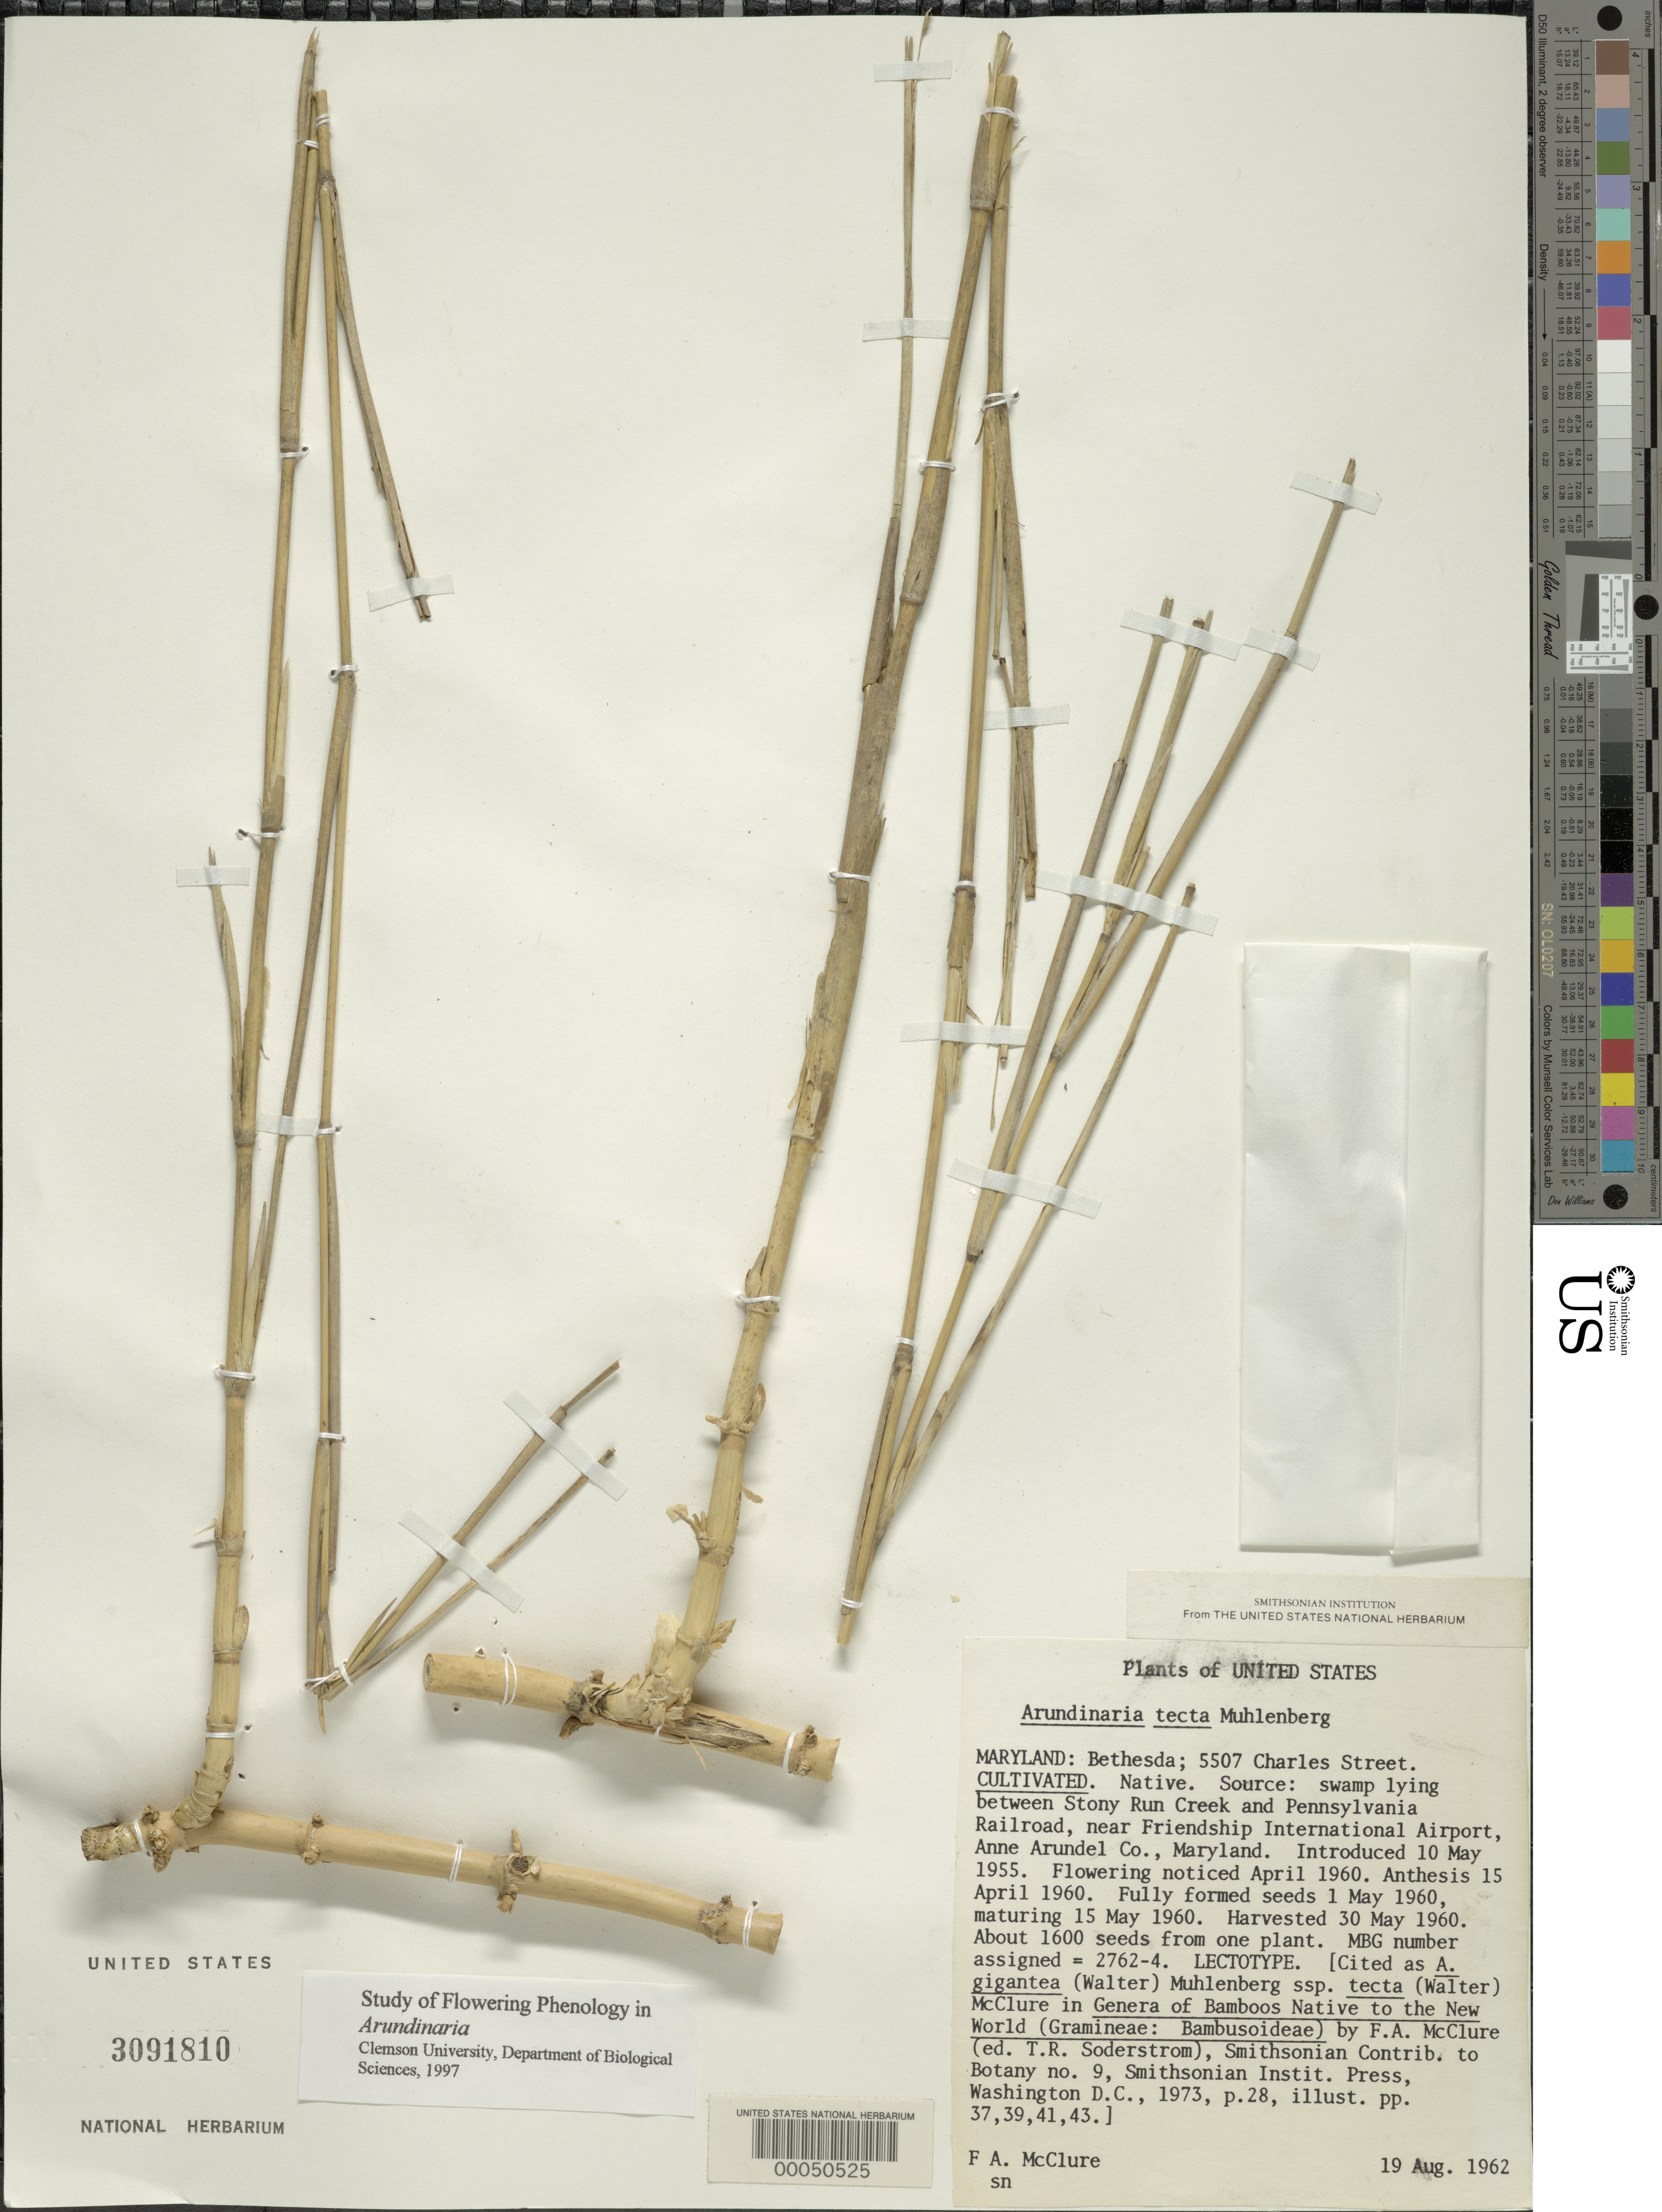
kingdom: Plantae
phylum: Tracheophyta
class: Liliopsida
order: Poales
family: Poaceae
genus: Arundinaria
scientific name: Arundinaria tecta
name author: (Walter) Muhl.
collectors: F. A. McClure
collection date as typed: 19 Aug 1962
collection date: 1962-08-19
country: United States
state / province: Maryland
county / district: Montgomery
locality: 5507 Charles Street, Bethesda (McClure's garden)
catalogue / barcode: US 3091810